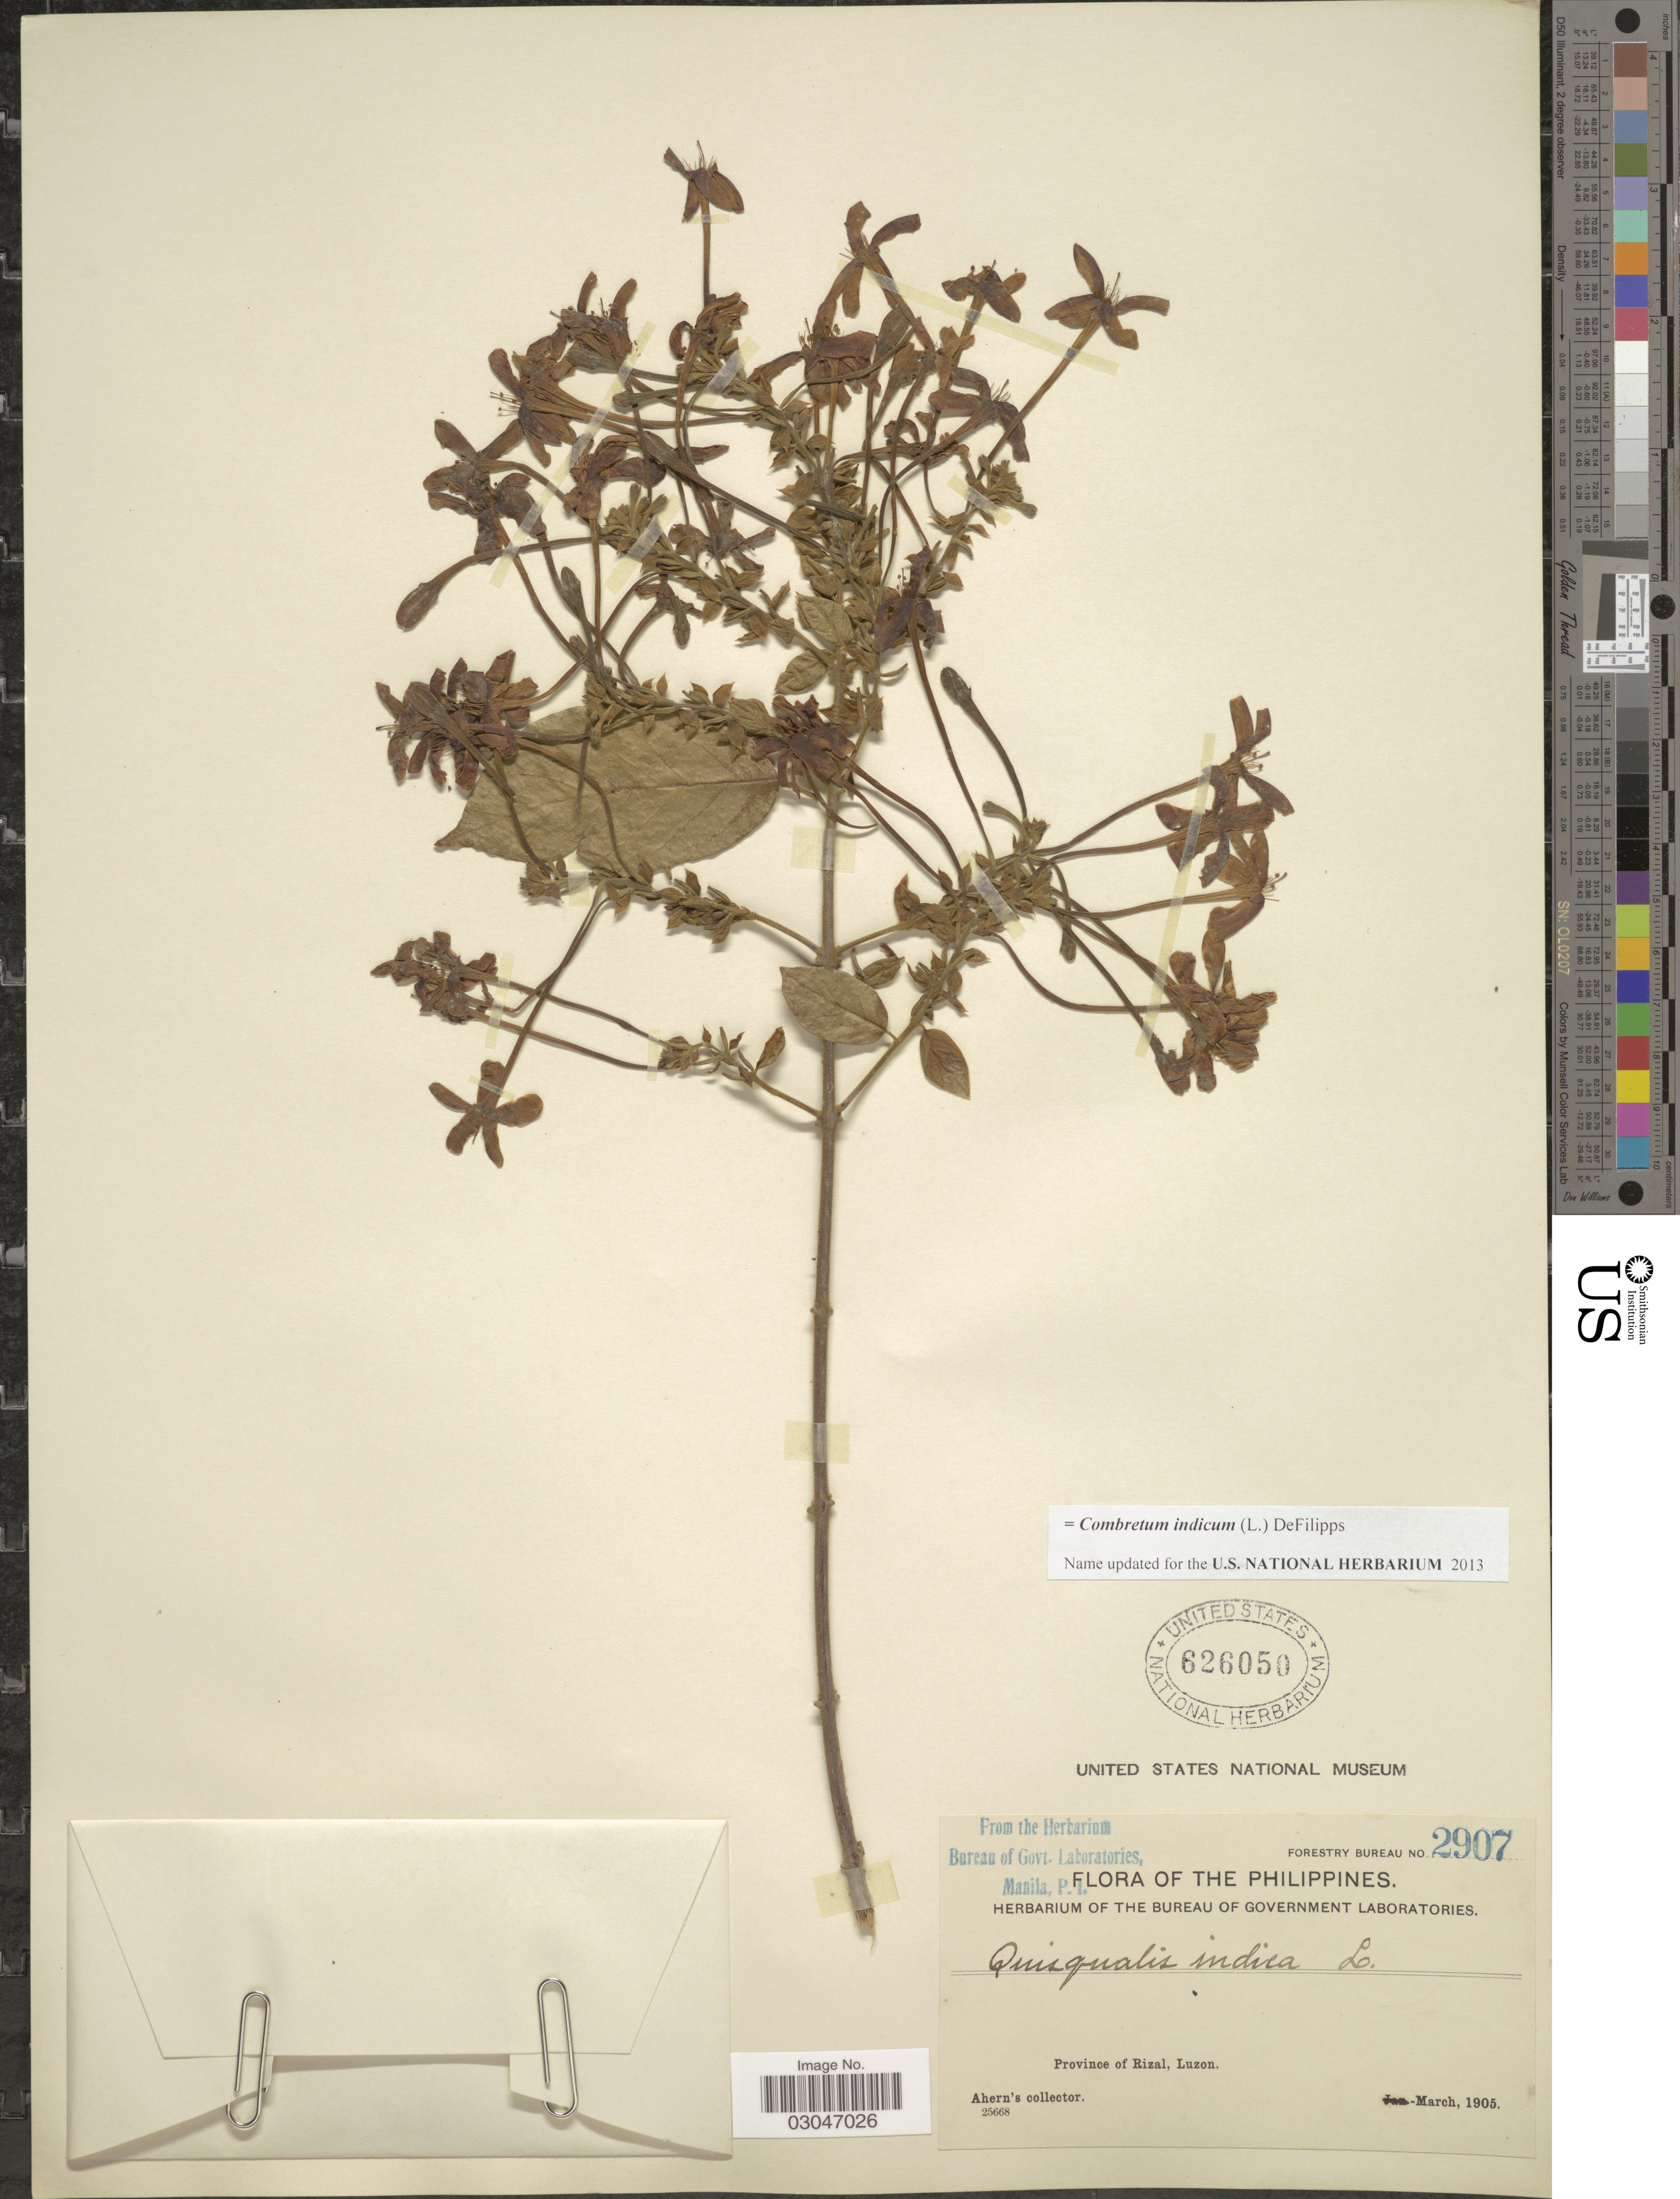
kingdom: Plantae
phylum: Tracheophyta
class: Magnoliopsida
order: Myrtales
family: Combretaceae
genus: Combretum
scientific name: Combretum indicum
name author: (L.) DeFilipps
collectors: Ahern's collector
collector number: Forestry Bureau 2907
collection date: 1905-03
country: Philippines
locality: Province of Rizal, Luzon.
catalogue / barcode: US 626050